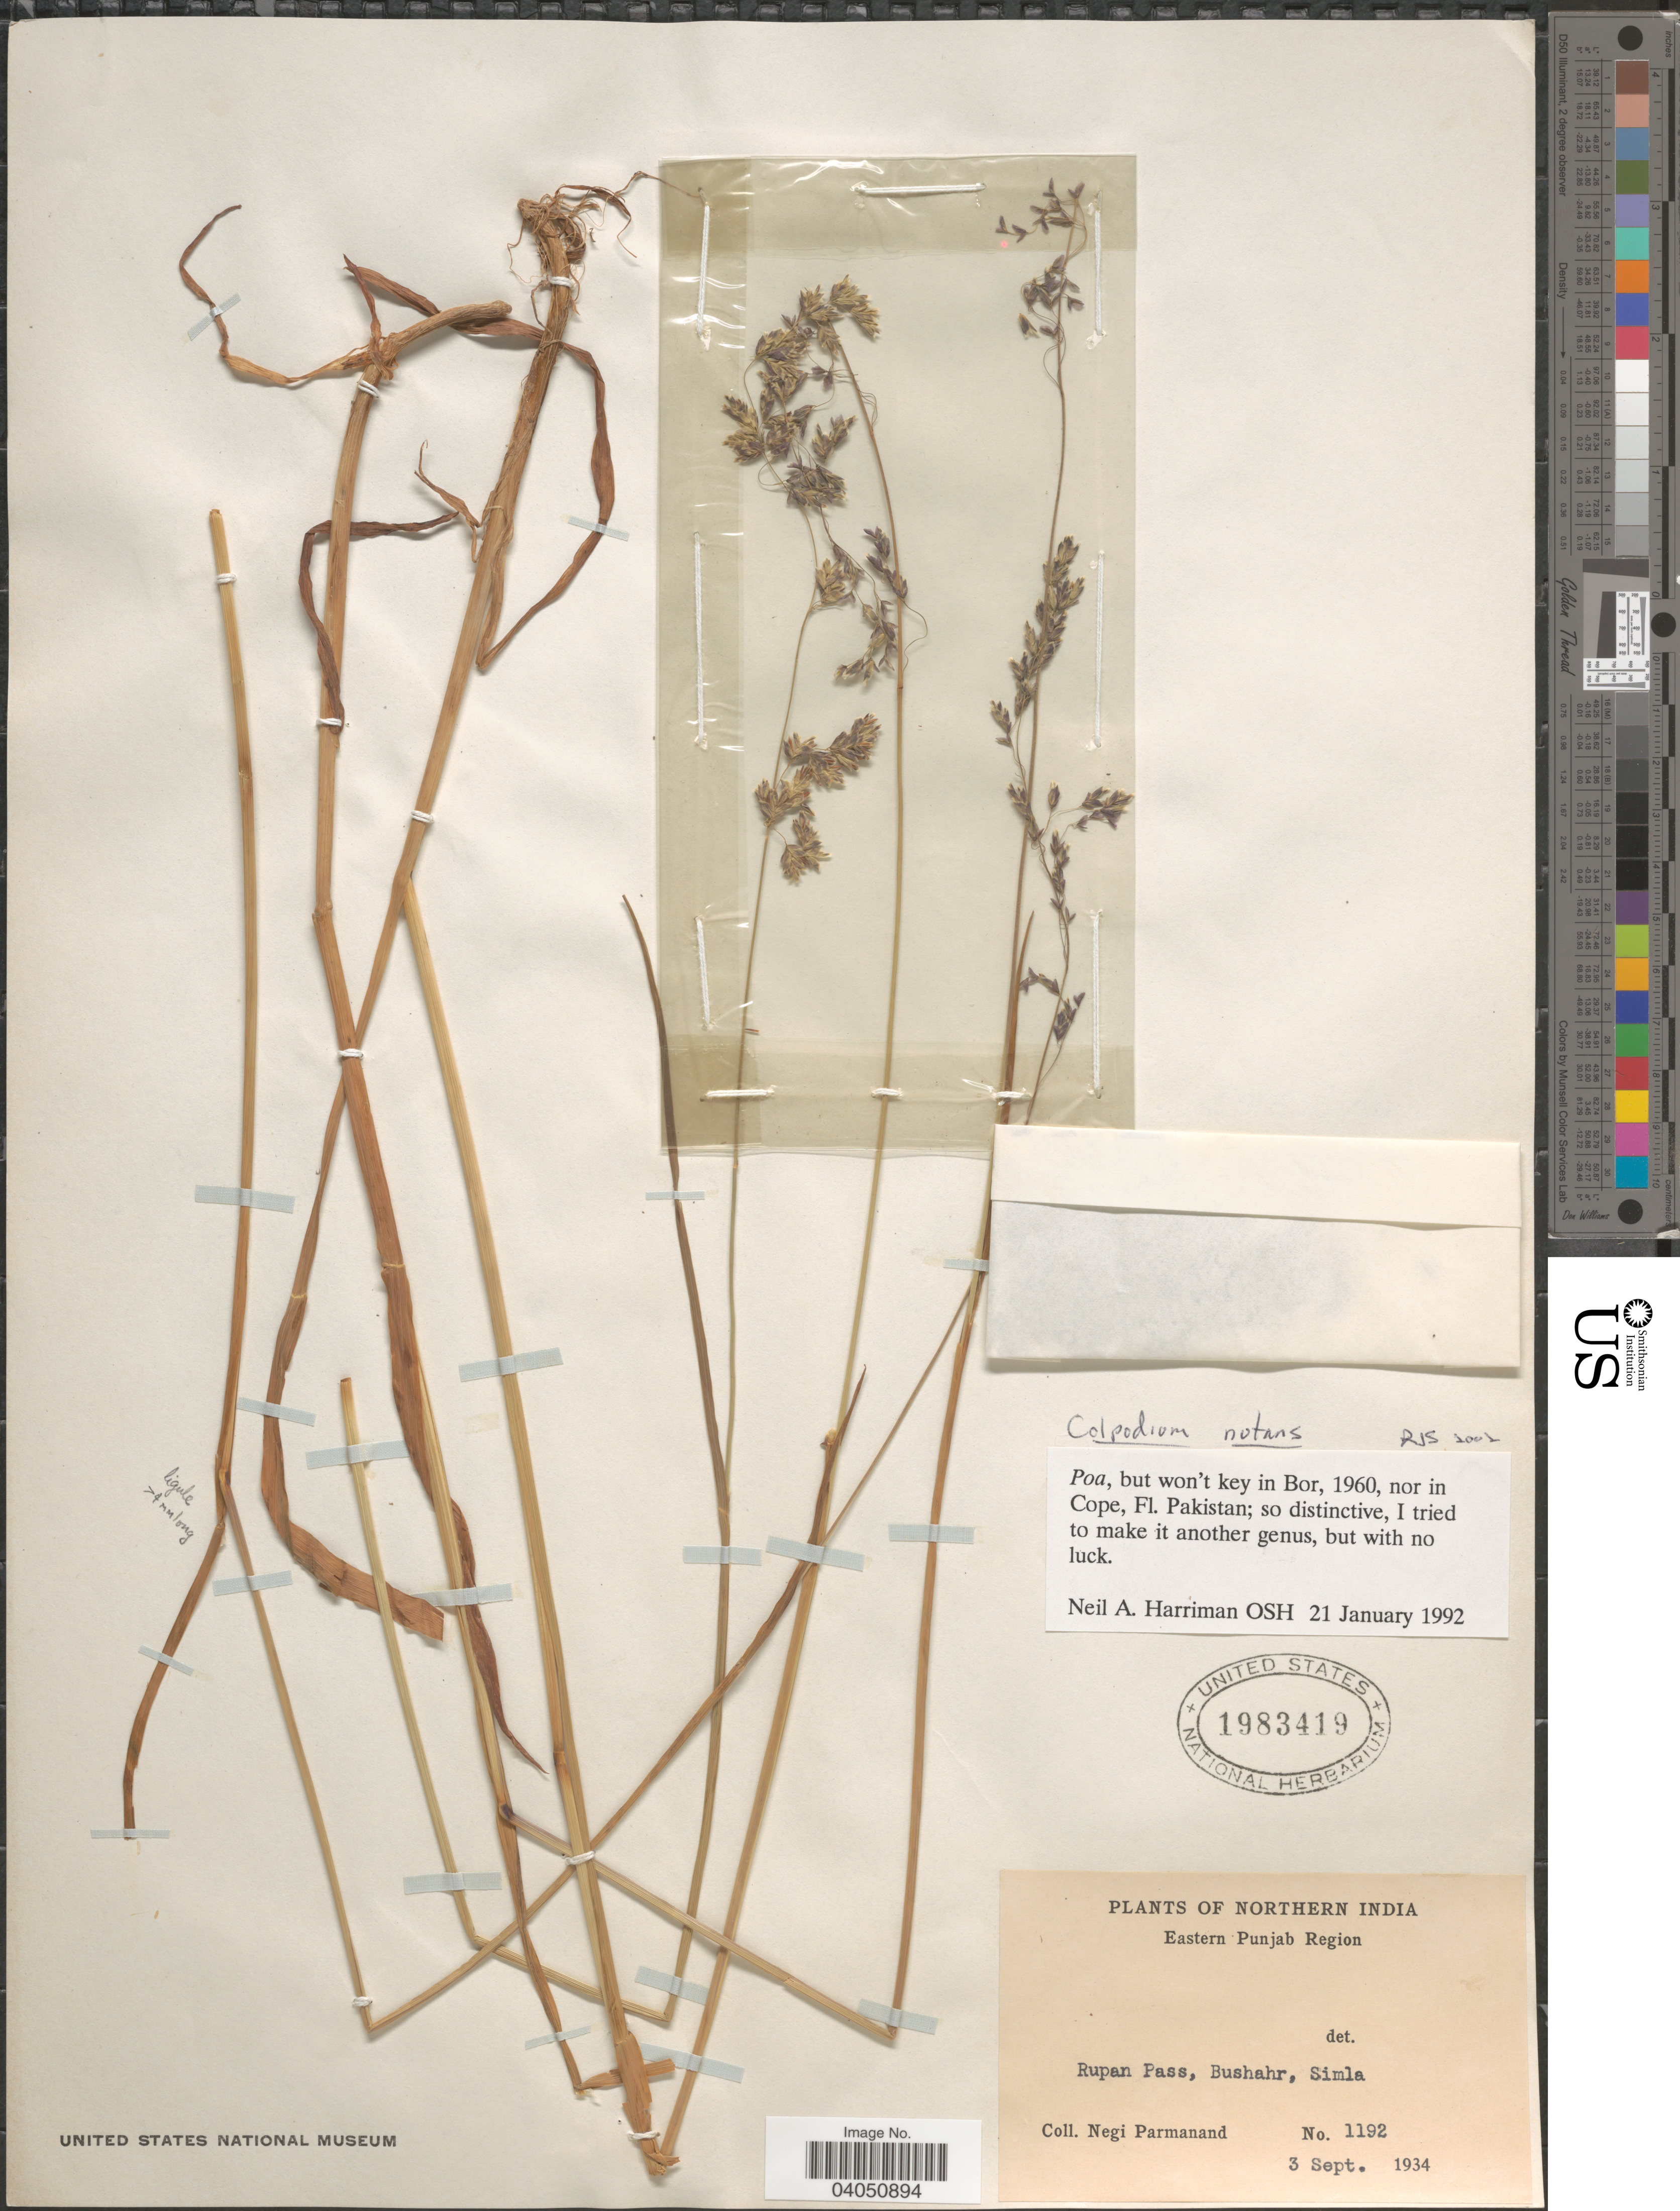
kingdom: Plantae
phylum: Tracheophyta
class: Liliopsida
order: Poales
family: Poaceae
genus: Hyalopoa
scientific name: Hyalopoa nutans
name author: (Griseb.) Tzvelev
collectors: N. Parmanand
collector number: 1192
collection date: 1934-09-03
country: India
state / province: Himachal Pradesh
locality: Northern India. Eastern Punjab Region. Rupan Pass, Bushahr, Simla.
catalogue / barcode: US 1983419